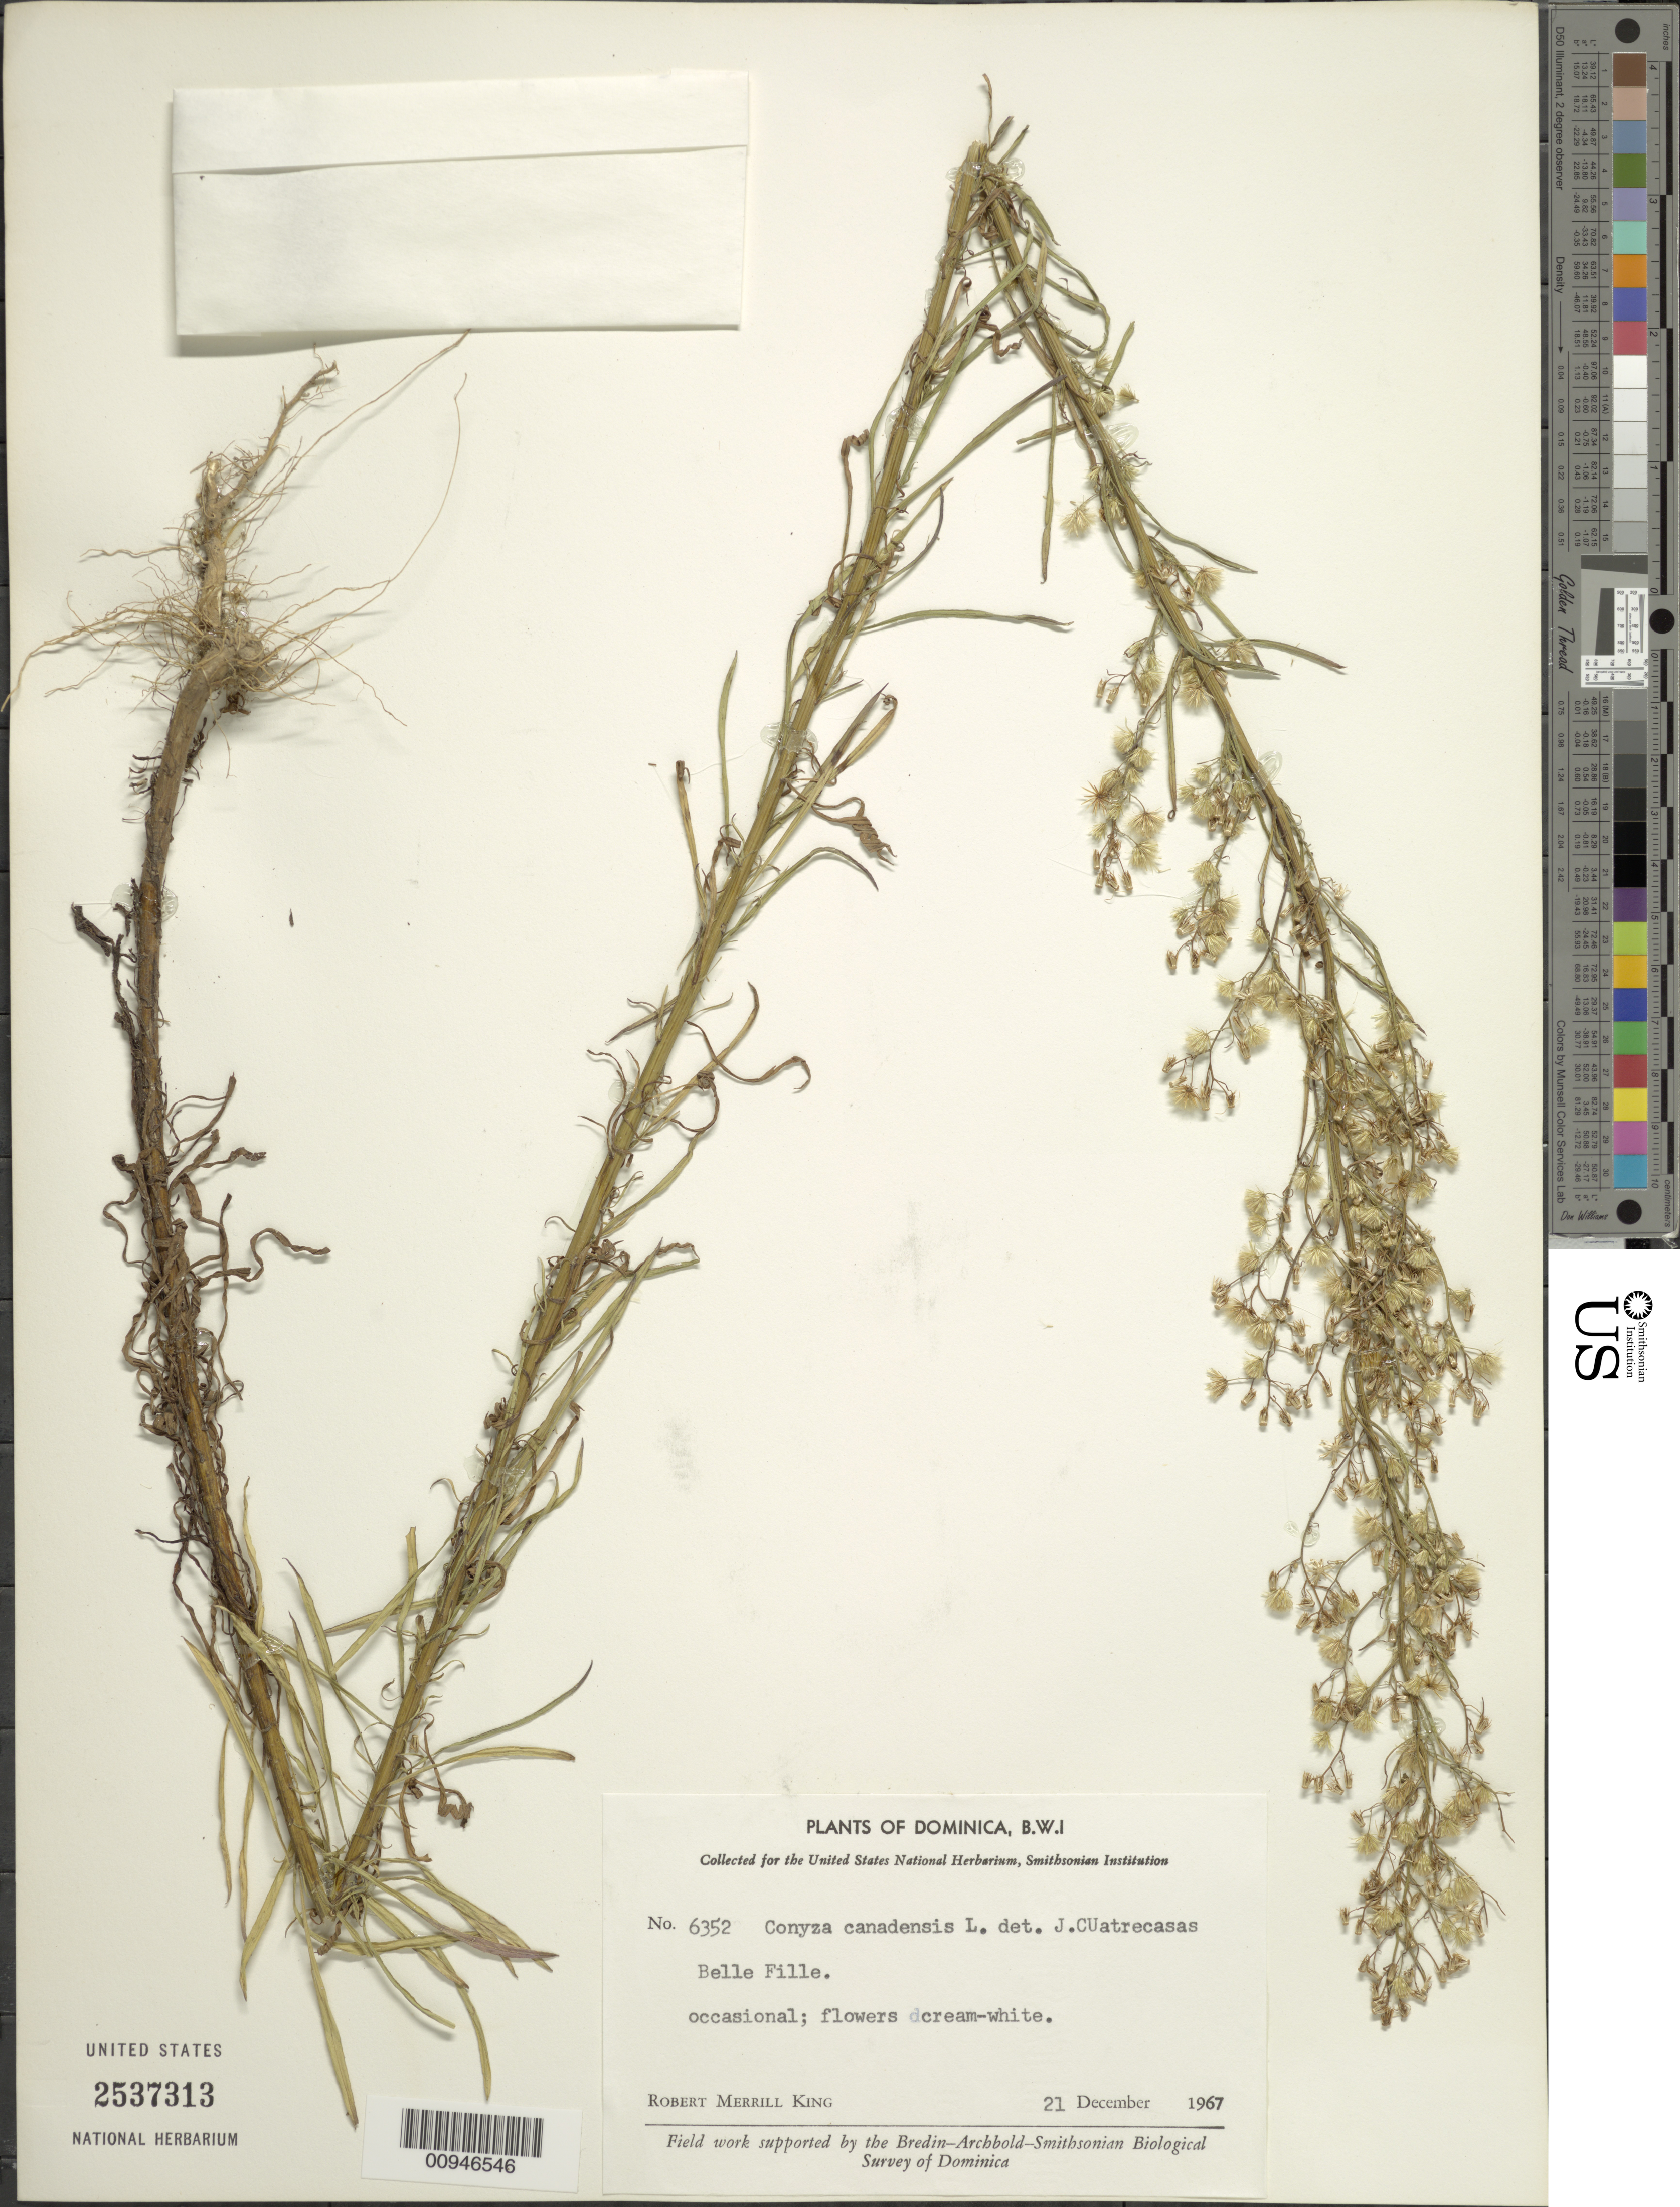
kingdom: Plantae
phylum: Tracheophyta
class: Magnoliopsida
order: Asterales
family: Asteraceae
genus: Conyza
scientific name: Conyza canadensis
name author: (L.) Cronq.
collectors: R. M. King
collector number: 6352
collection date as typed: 21 Dec 1967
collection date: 1967-12-21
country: Dominica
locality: Belle Fille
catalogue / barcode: US 2537313